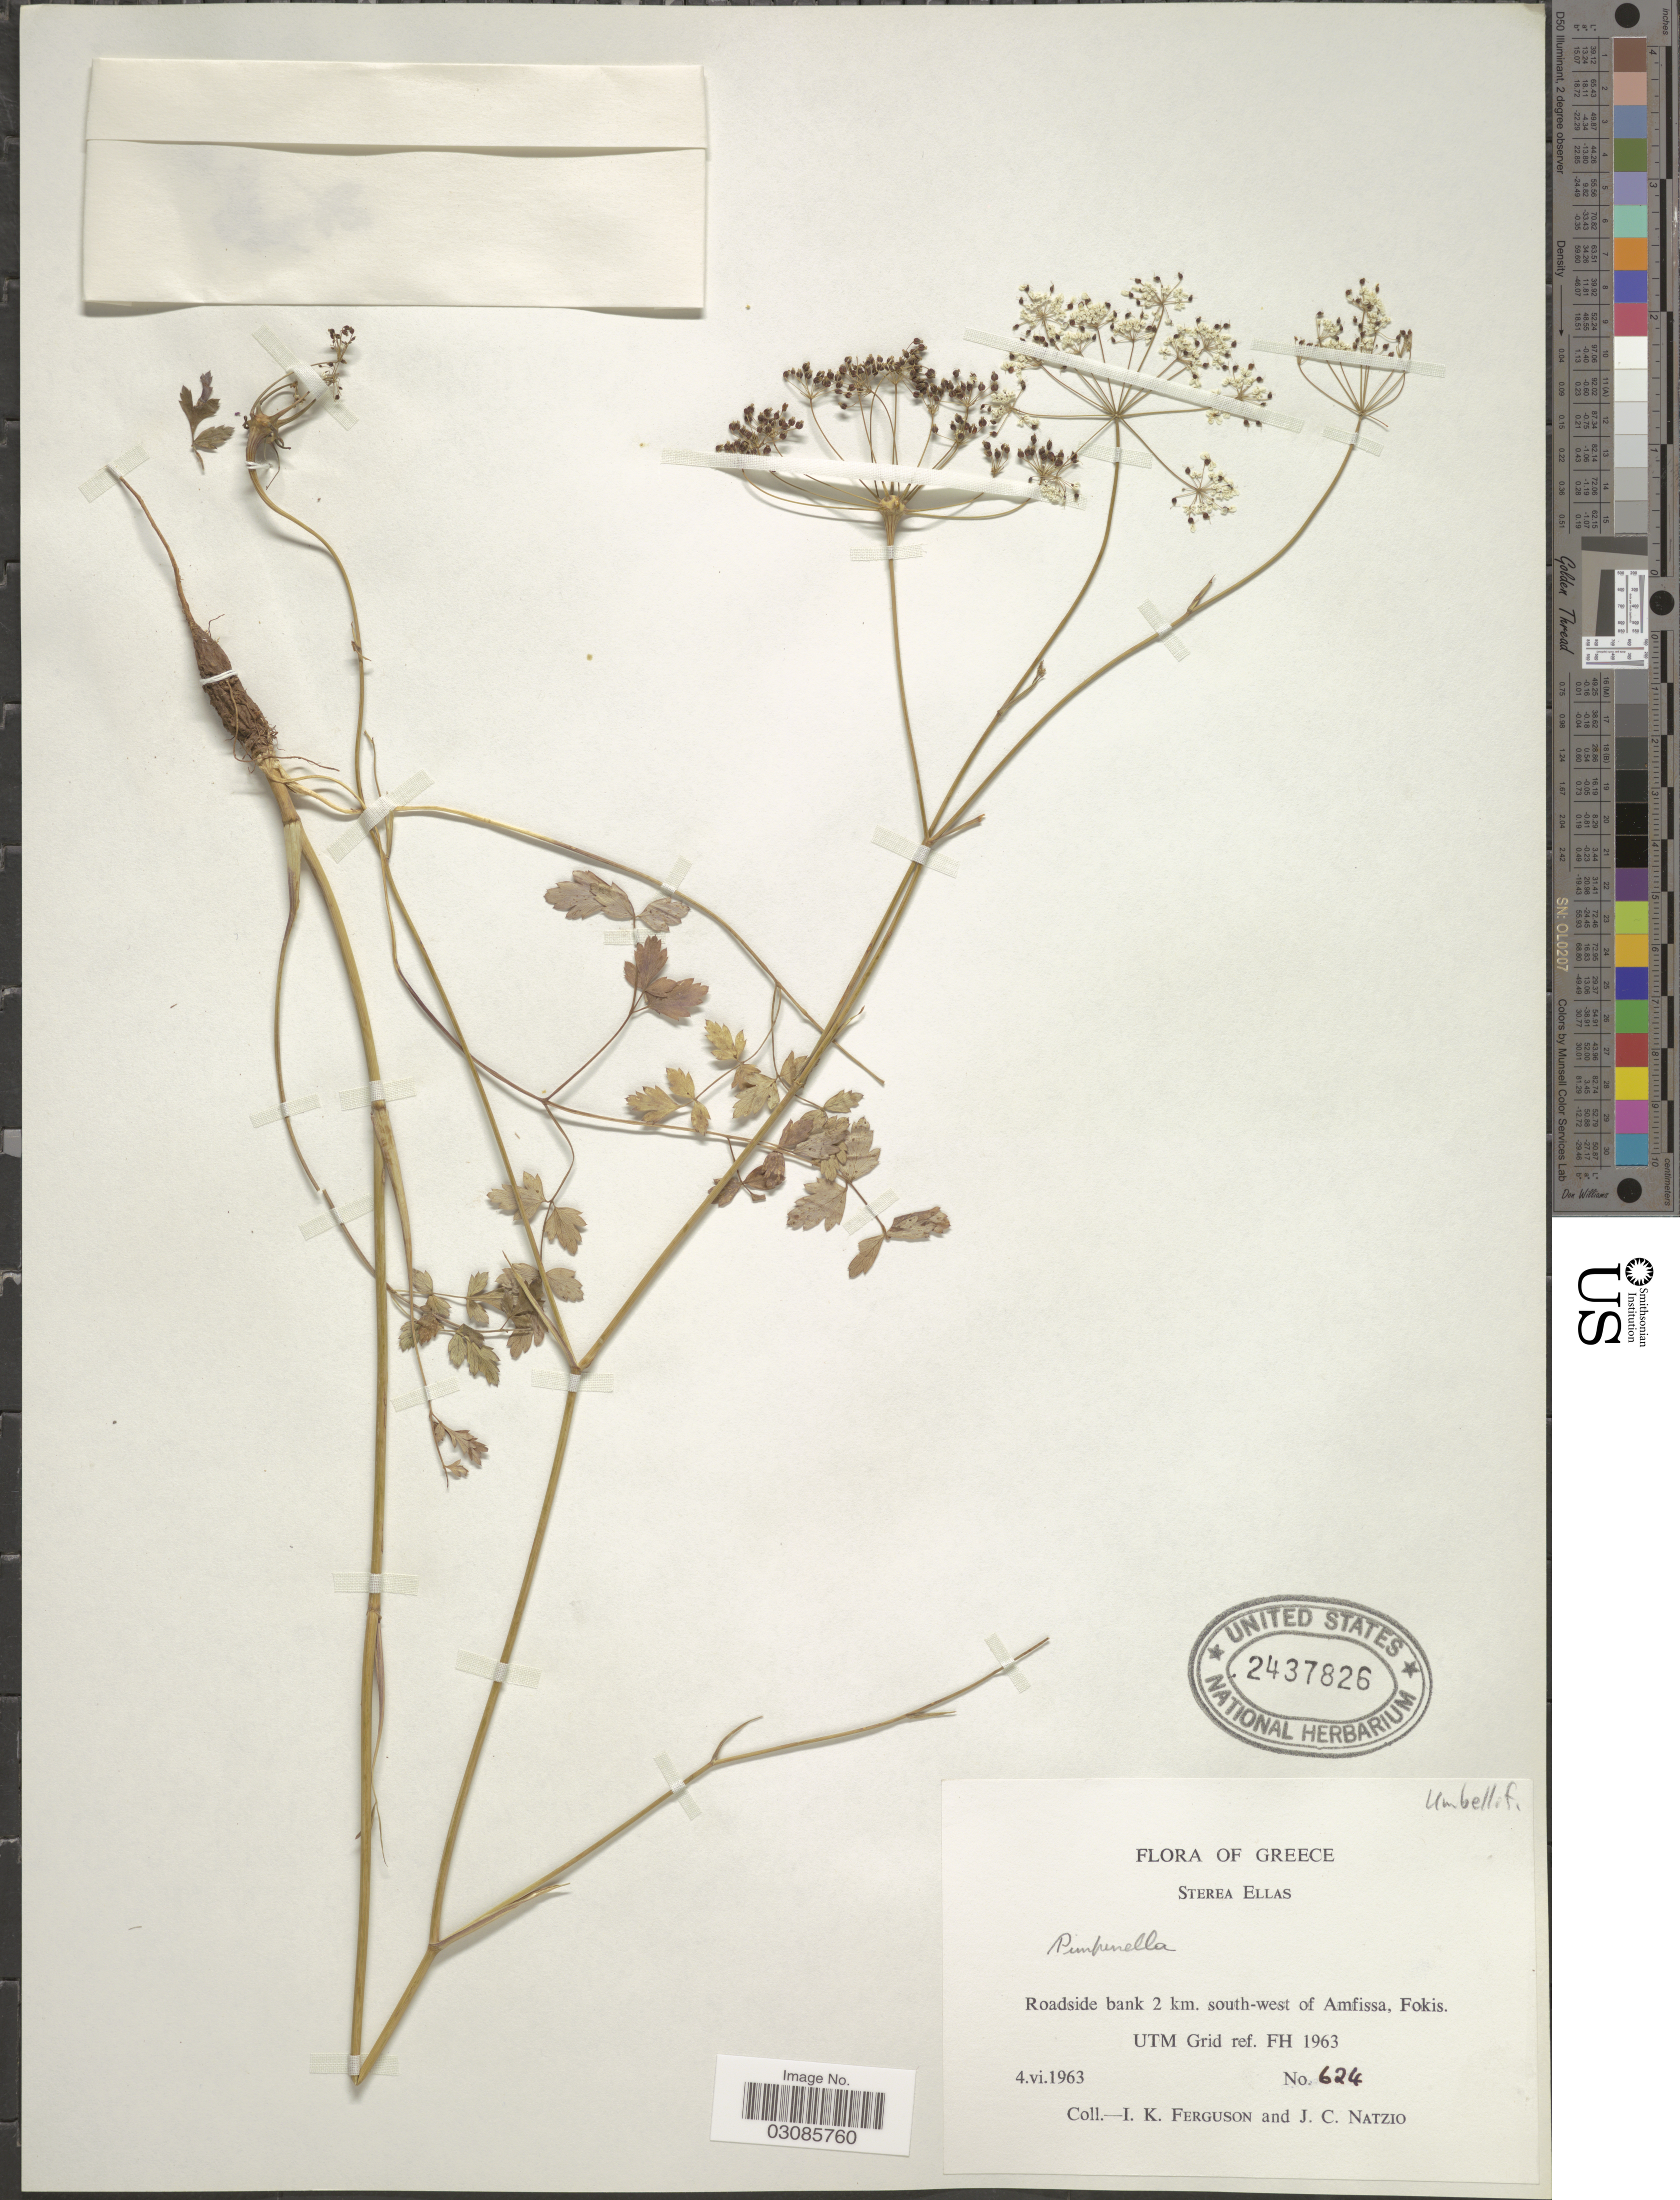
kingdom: Plantae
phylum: Tracheophyta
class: Magnoliopsida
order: Apiales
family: Apiaceae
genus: Pimpinella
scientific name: Pimpinella sp.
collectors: I. K. Ferguson & J. Natzio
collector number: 624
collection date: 1963-06-04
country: Greece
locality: Sterea Ellas. Roadside bank 2 km. south-west of Amfissa, Fokis. UTM Grid ref. FH 1963.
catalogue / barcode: US 2437826